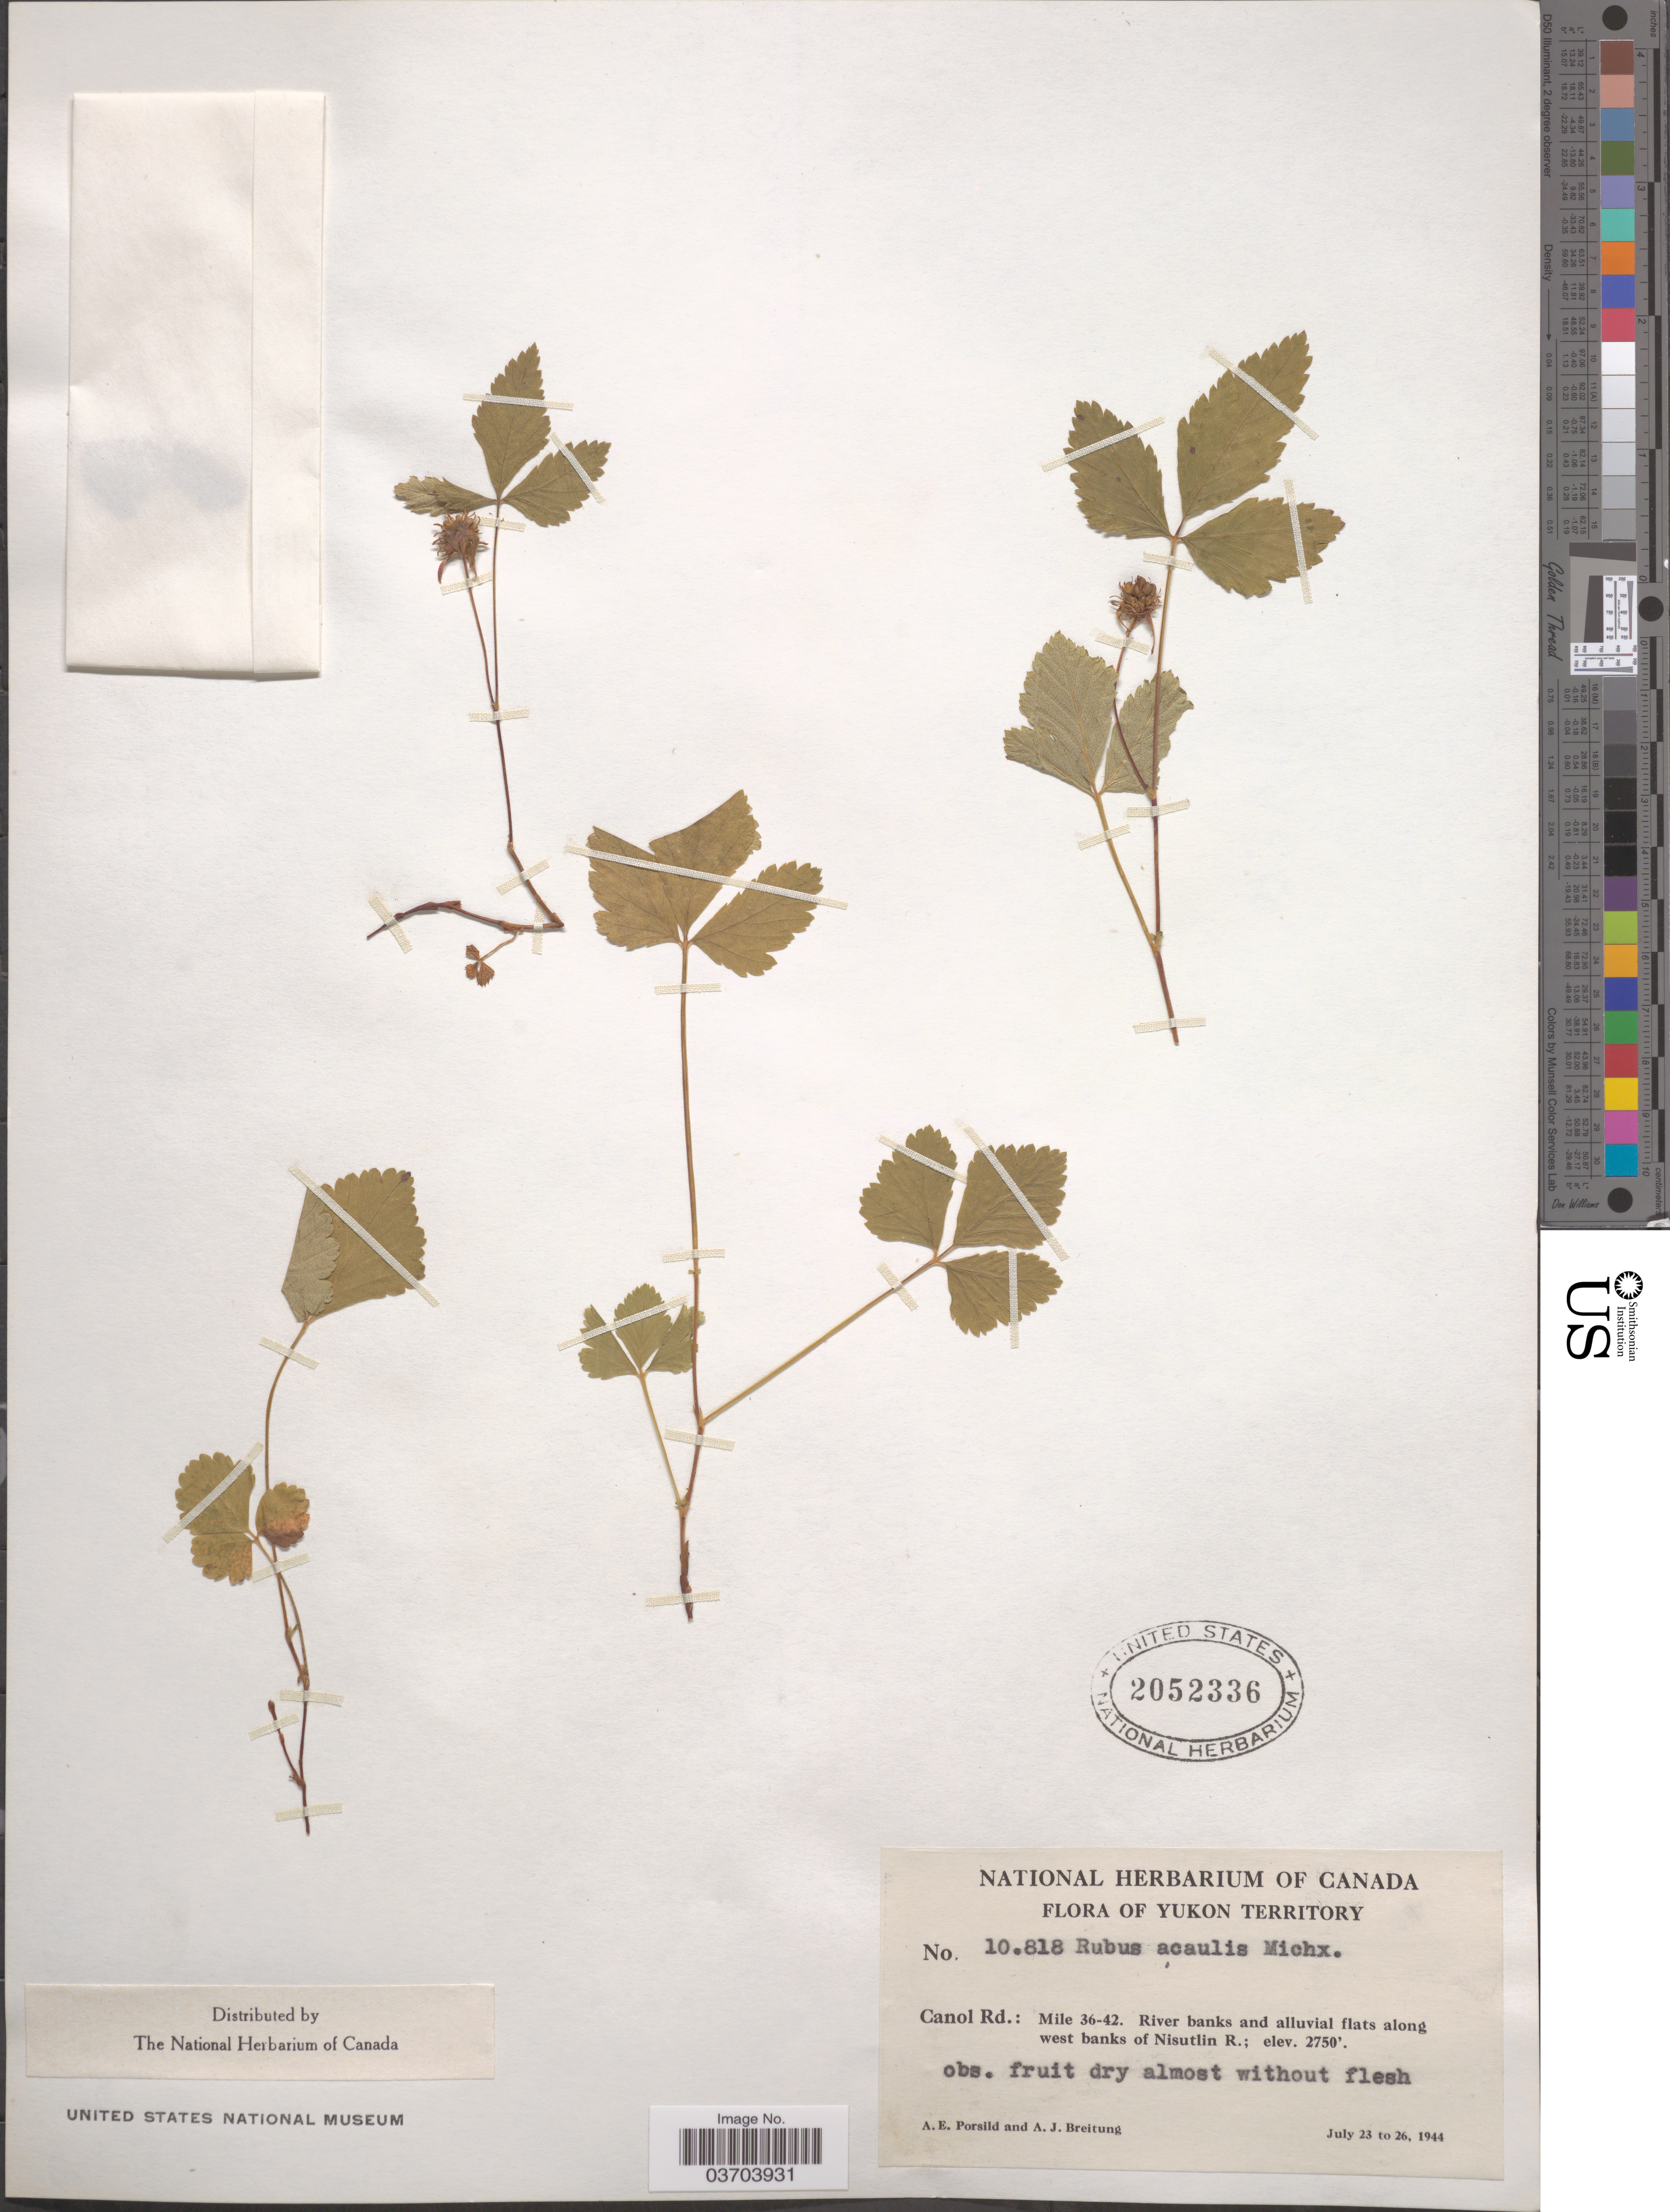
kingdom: Plantae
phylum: Tracheophyta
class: Magnoliopsida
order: Rosales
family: Rosaceae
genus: Rubus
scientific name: Rubus acaulis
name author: Michx.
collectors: A. E. Porsild & A. Breitung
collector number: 10818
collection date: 1944-07-23/1944-07-26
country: Canada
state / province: Yukon Territory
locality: Canol Rd.: Mile 36-42. River banks and alluvial flats along west banks of Nisutlin R.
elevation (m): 838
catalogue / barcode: US 2052336